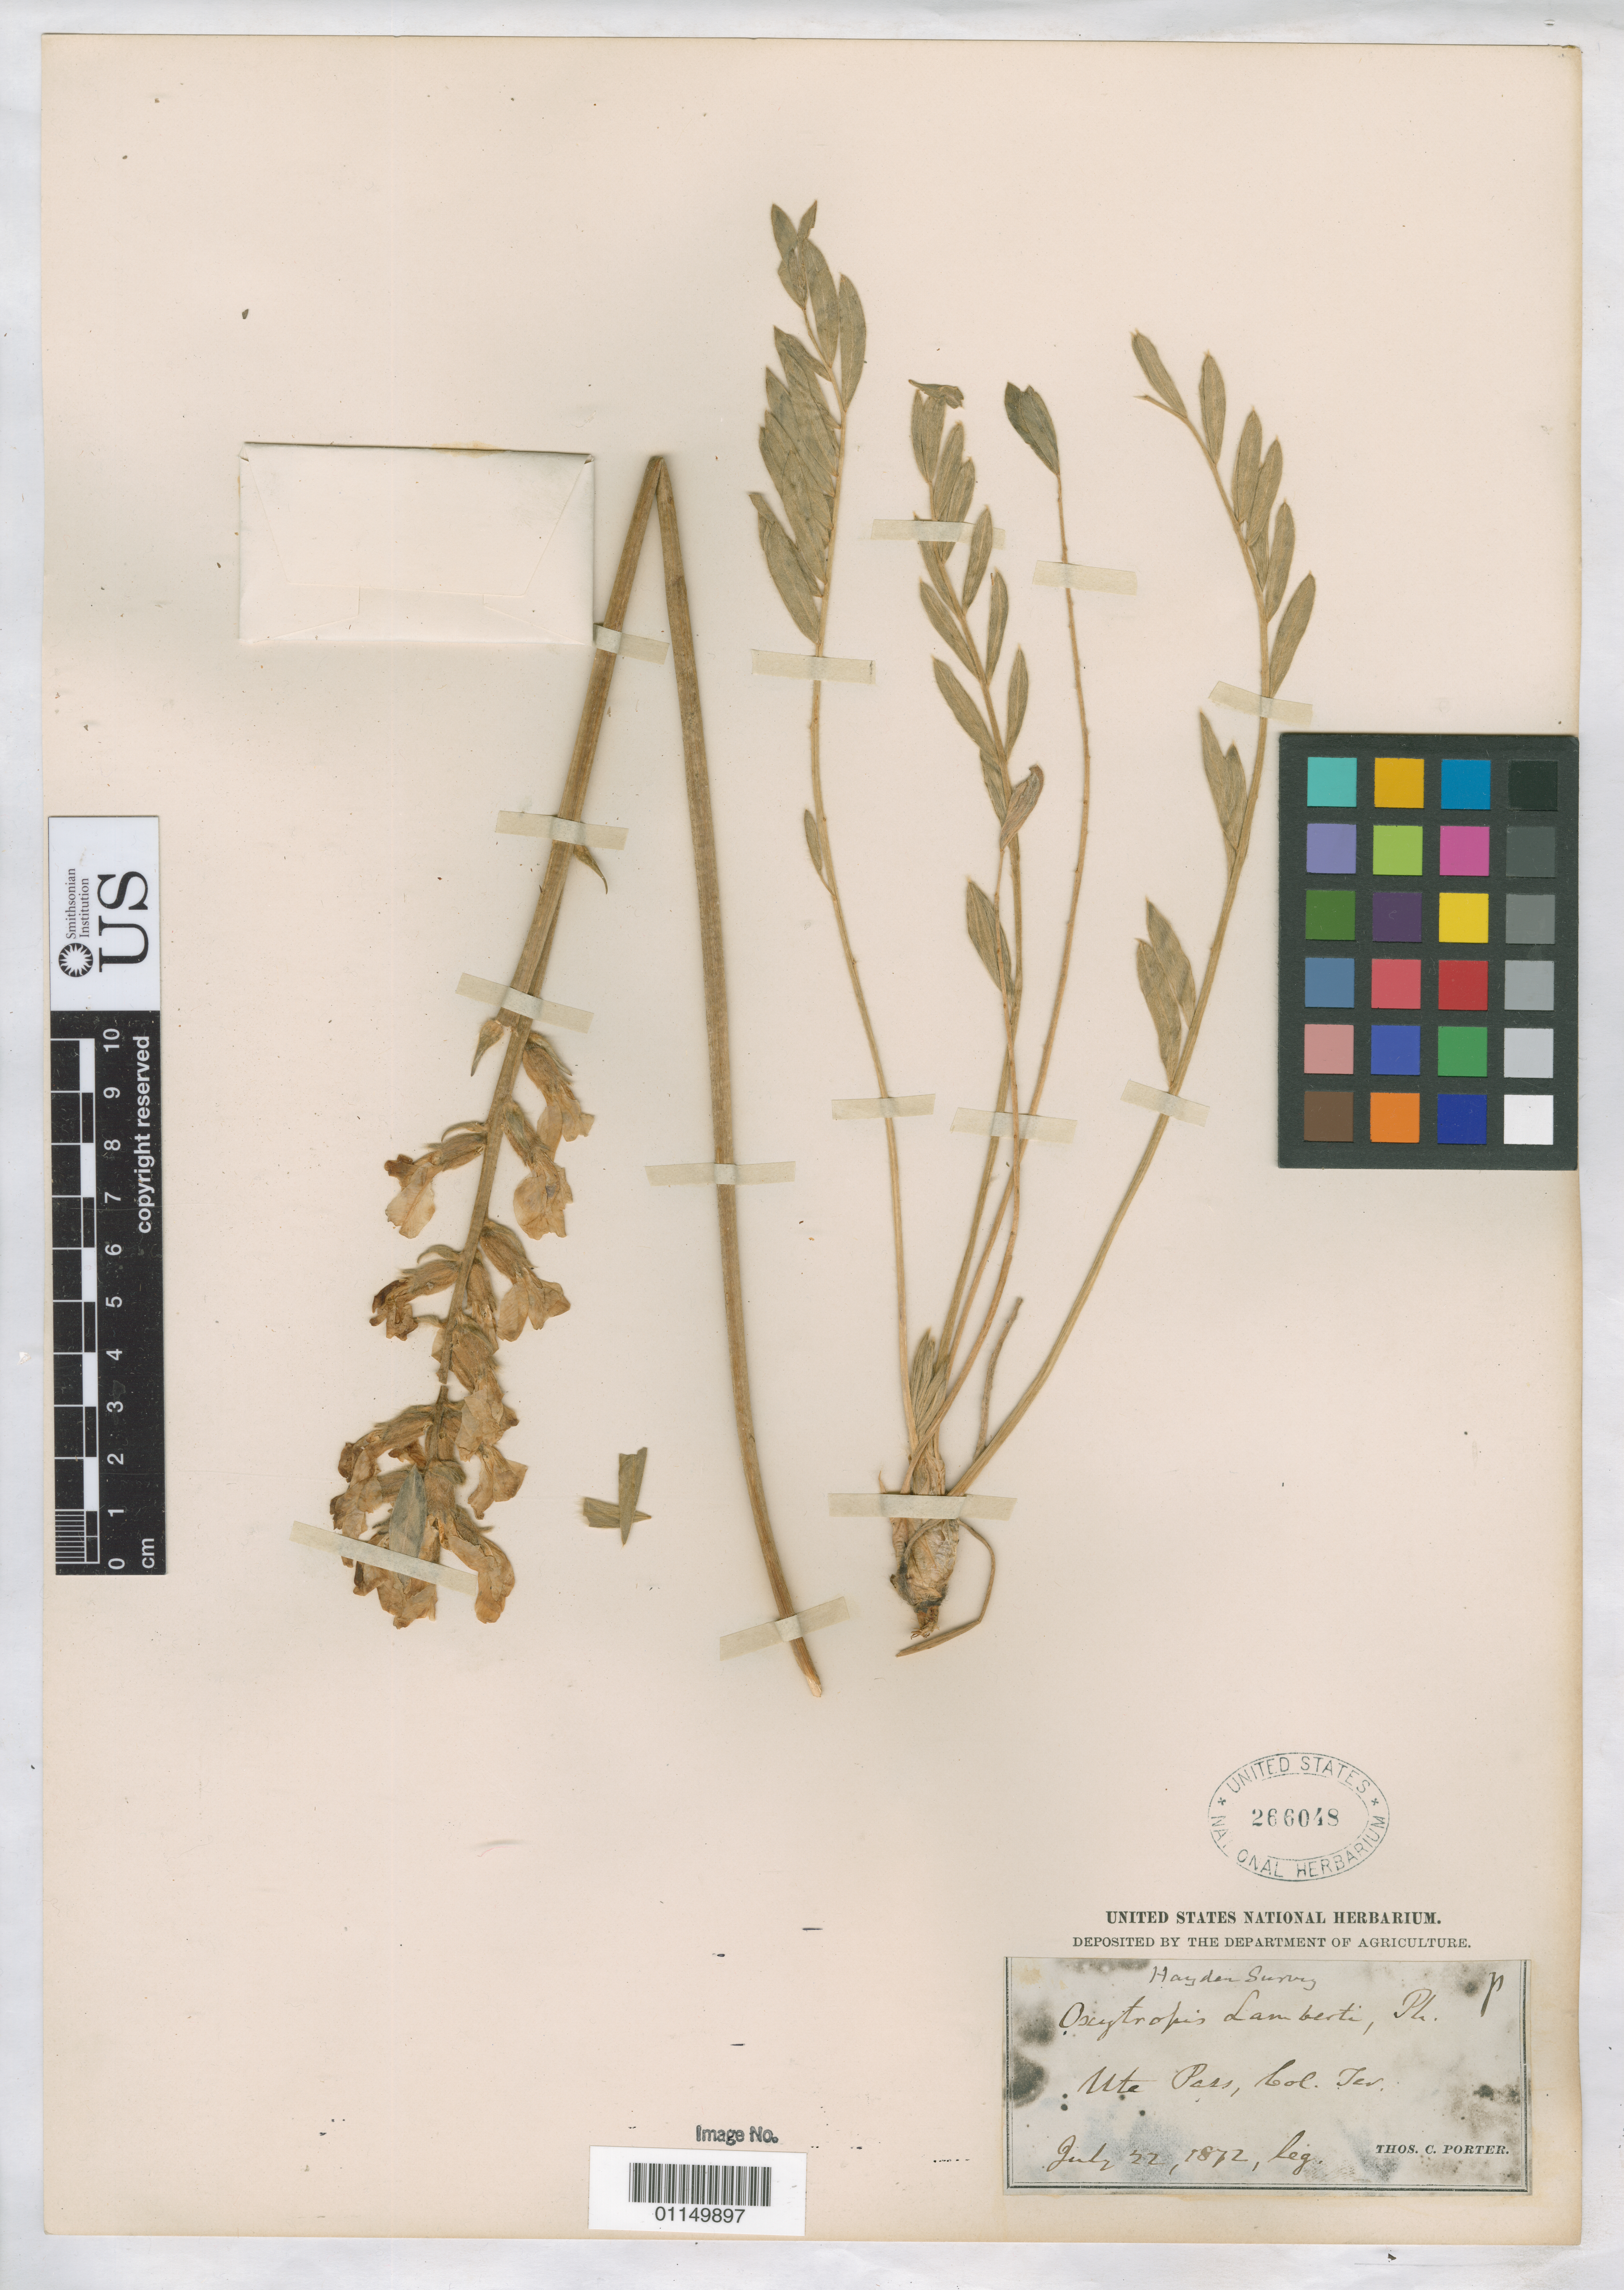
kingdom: Plantae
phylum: Tracheophyta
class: Magnoliopsida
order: Fabales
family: Fabaceae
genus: Oxytropis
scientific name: Oxytropis lambertii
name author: Pursh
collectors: T. C. Porter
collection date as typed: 22 Jul 1872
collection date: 1872-07-22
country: United States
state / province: Colorado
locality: Mt. Pass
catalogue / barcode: US 266048